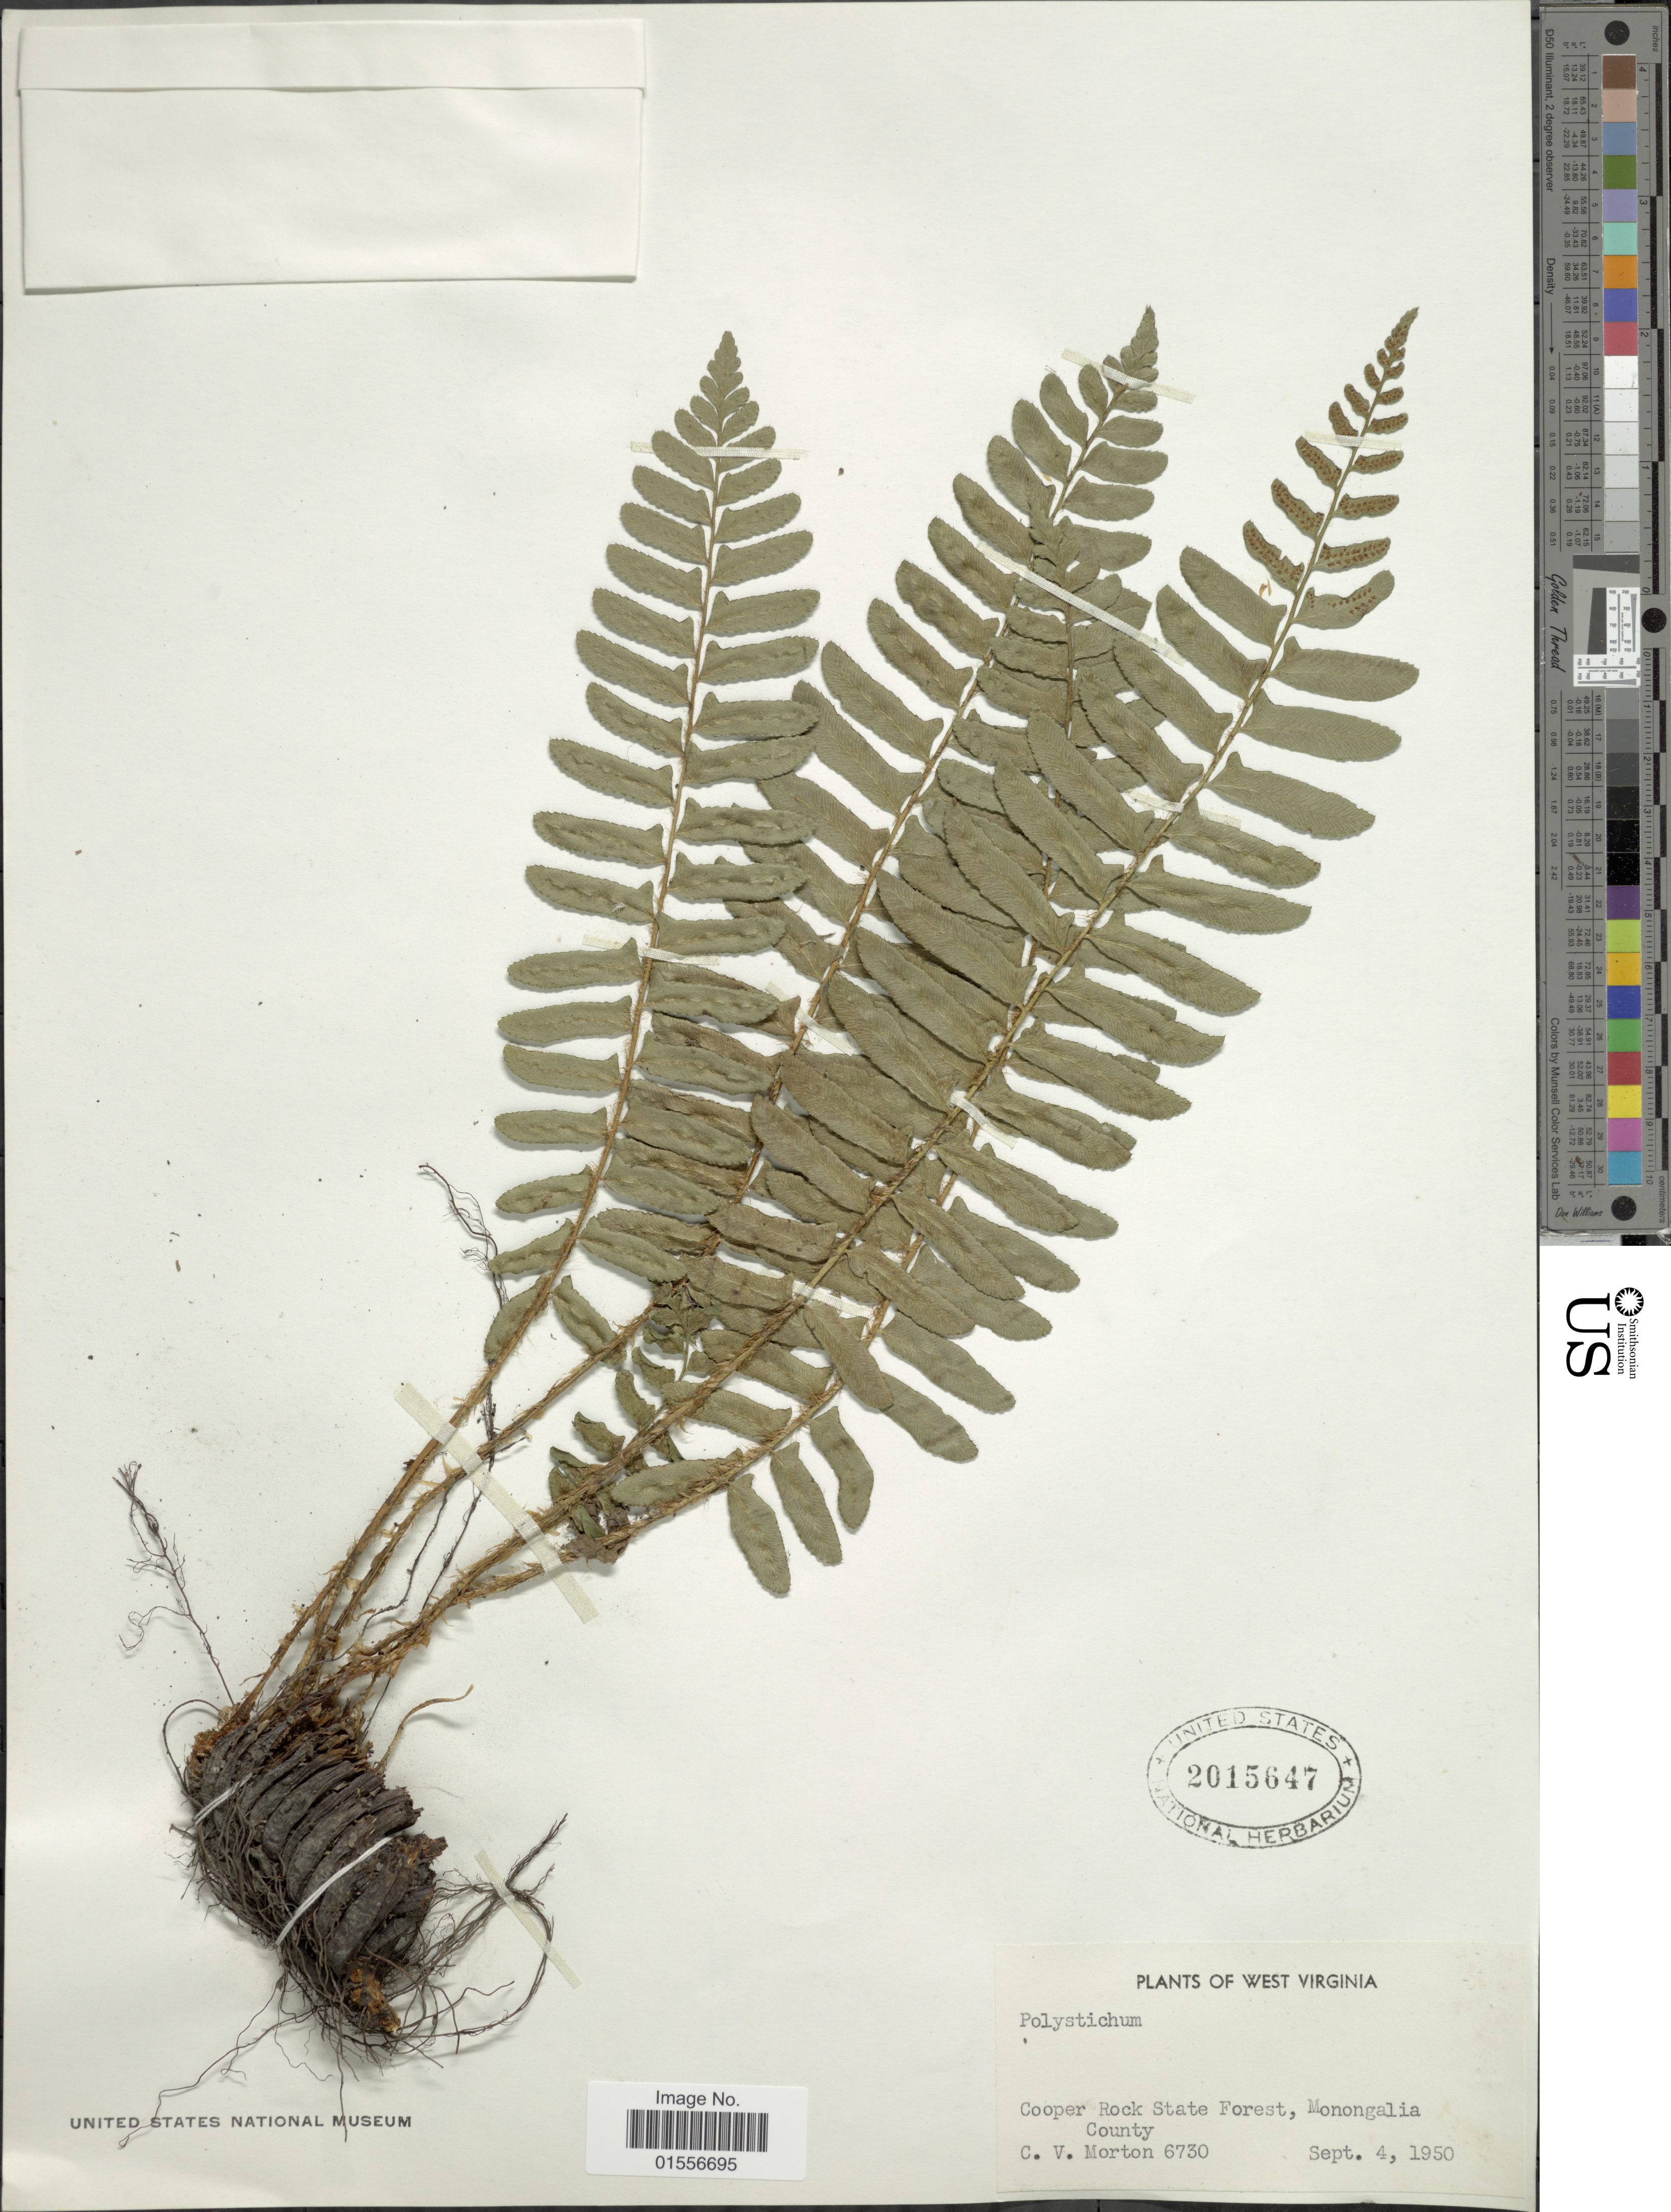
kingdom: Plantae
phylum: Tracheophyta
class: Polypodiopsida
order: Polypodiales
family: Dryopteridaceae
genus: Polystichum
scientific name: Polystichum acrostichoides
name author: (Michx.) Schott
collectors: C. V. Morton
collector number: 6730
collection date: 1950-09-04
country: United States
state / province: West Virginia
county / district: Monongalia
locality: Cooper Rock State Forest, Monongalia County.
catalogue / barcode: US 2015647